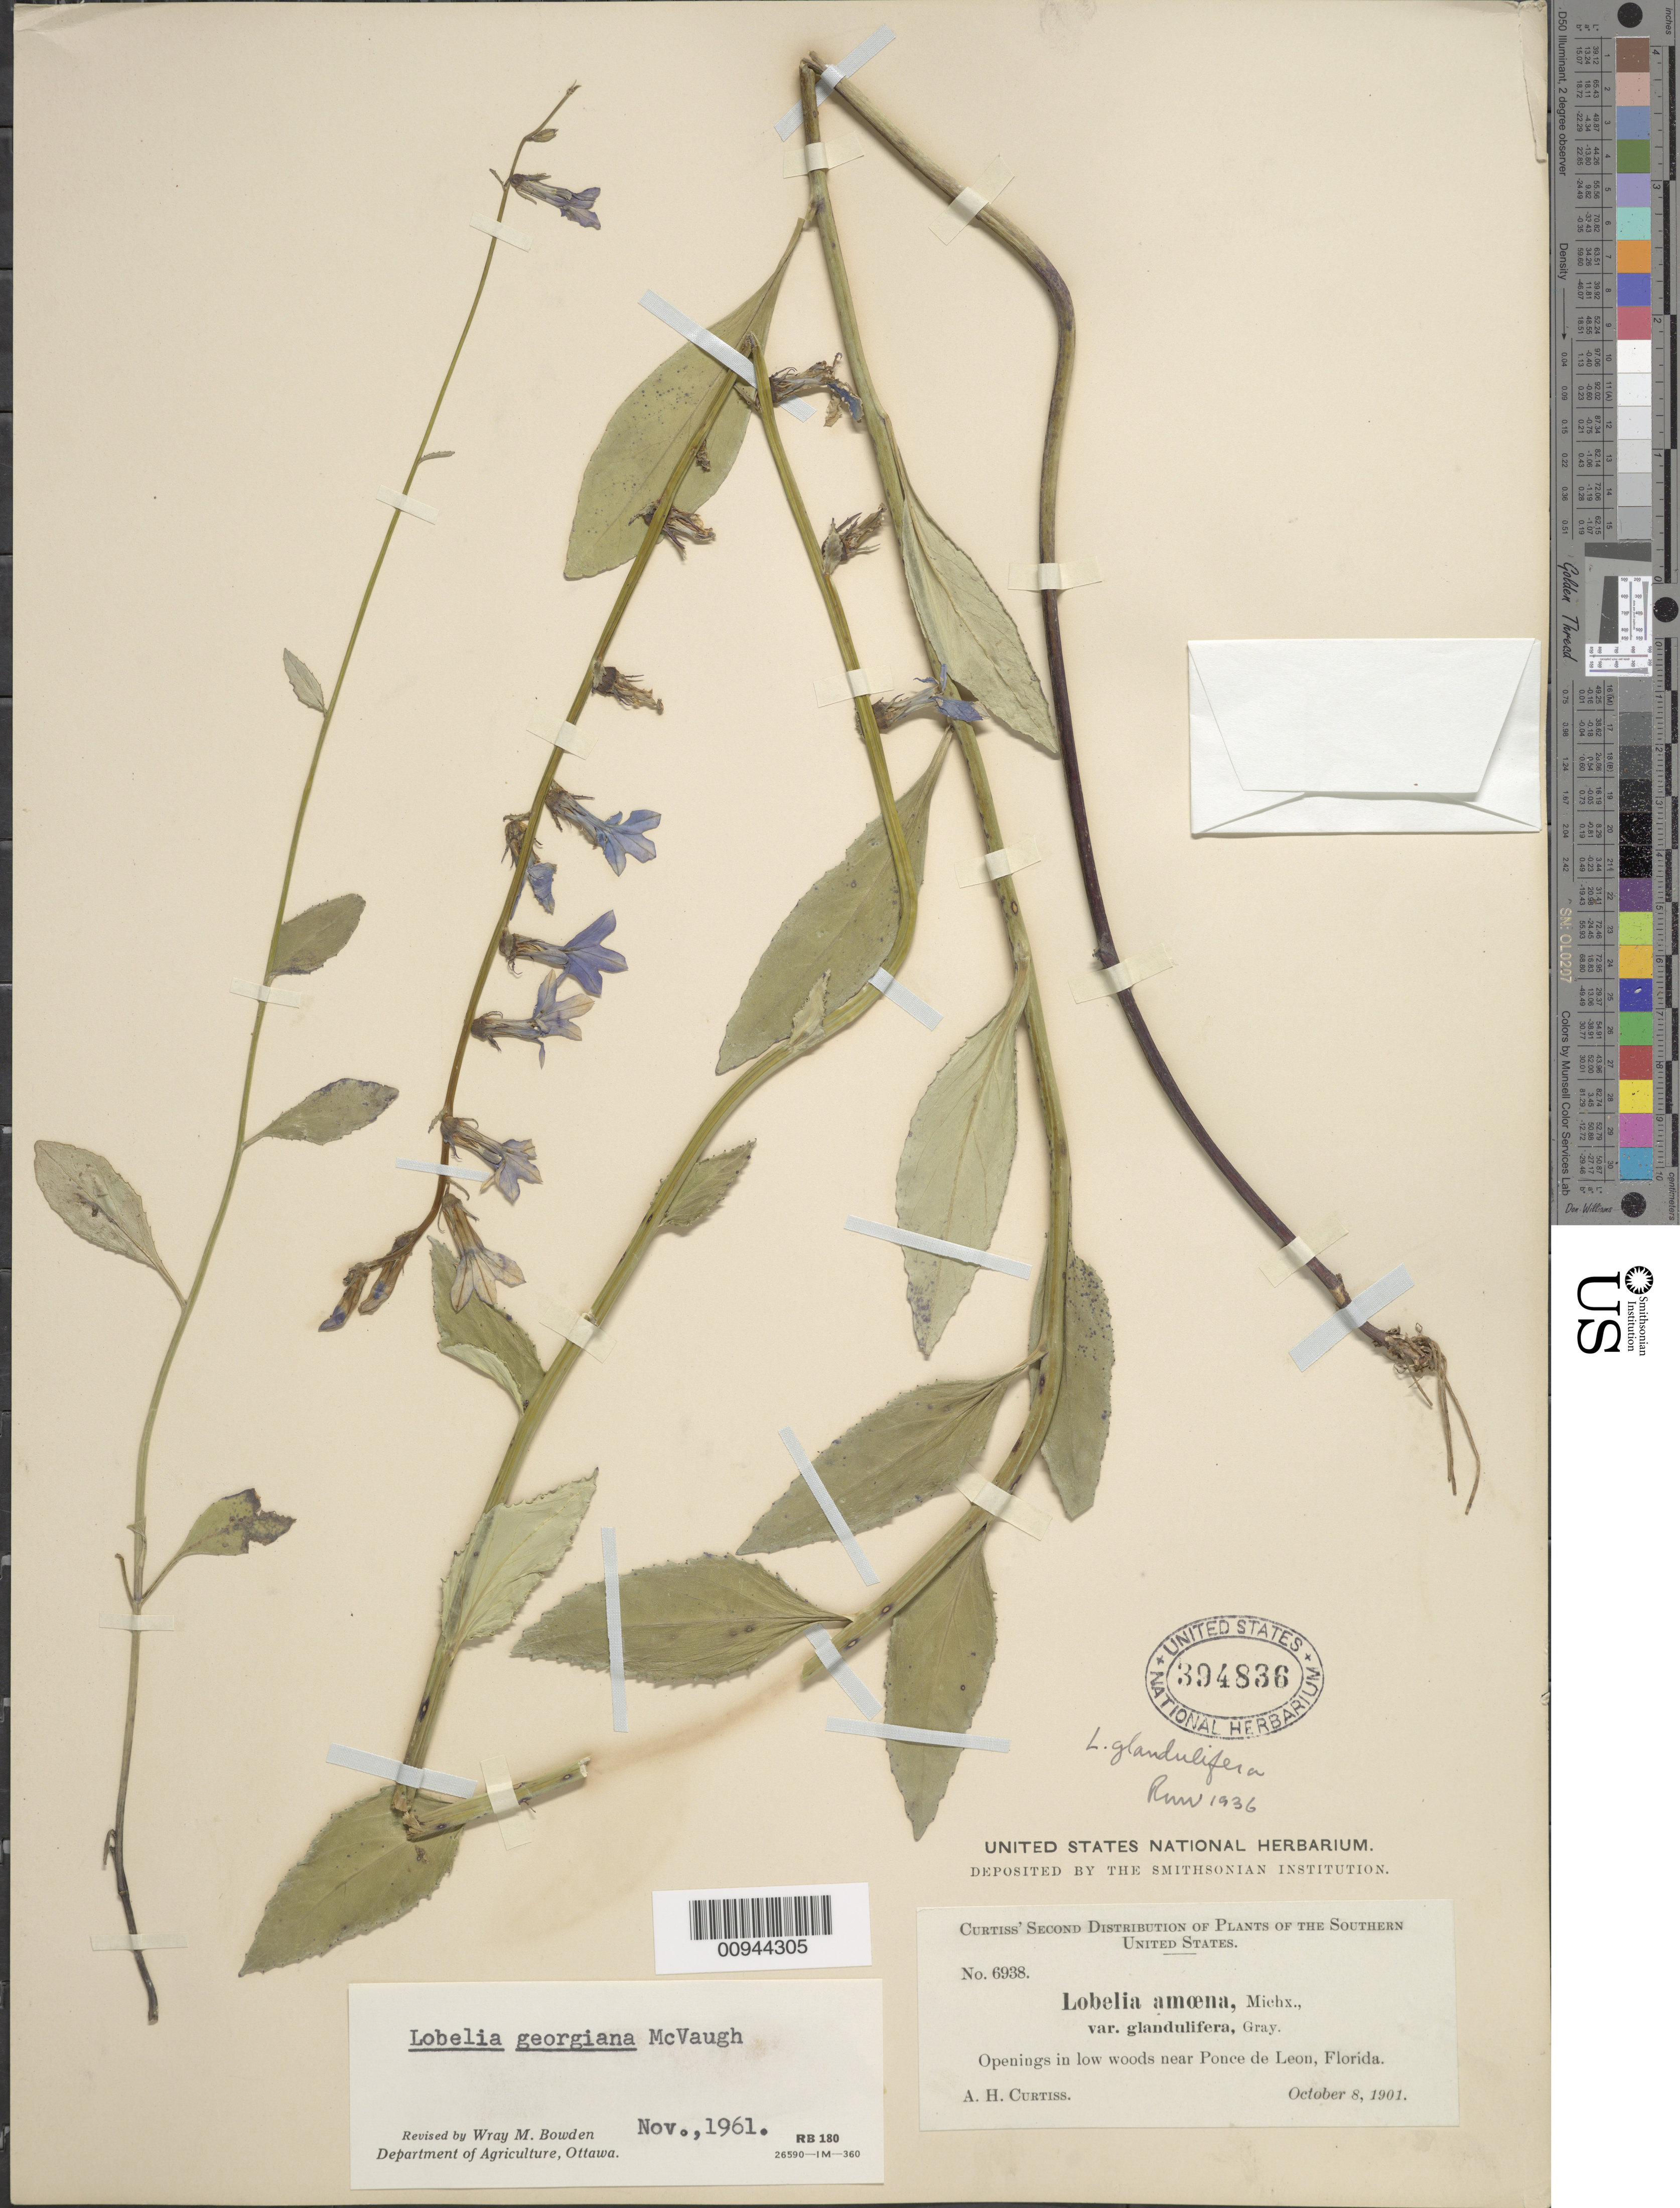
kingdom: Plantae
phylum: Tracheophyta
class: Magnoliopsida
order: Asterales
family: Campanulaceae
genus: Lobelia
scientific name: Lobelia georgiana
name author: McVaugh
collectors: A. H. Curtiss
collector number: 6938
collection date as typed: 08 Oct 1901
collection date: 1901-10-08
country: United States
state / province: Florida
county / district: Holmes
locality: Ponce de Leon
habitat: openings in low woods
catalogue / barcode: US 394836